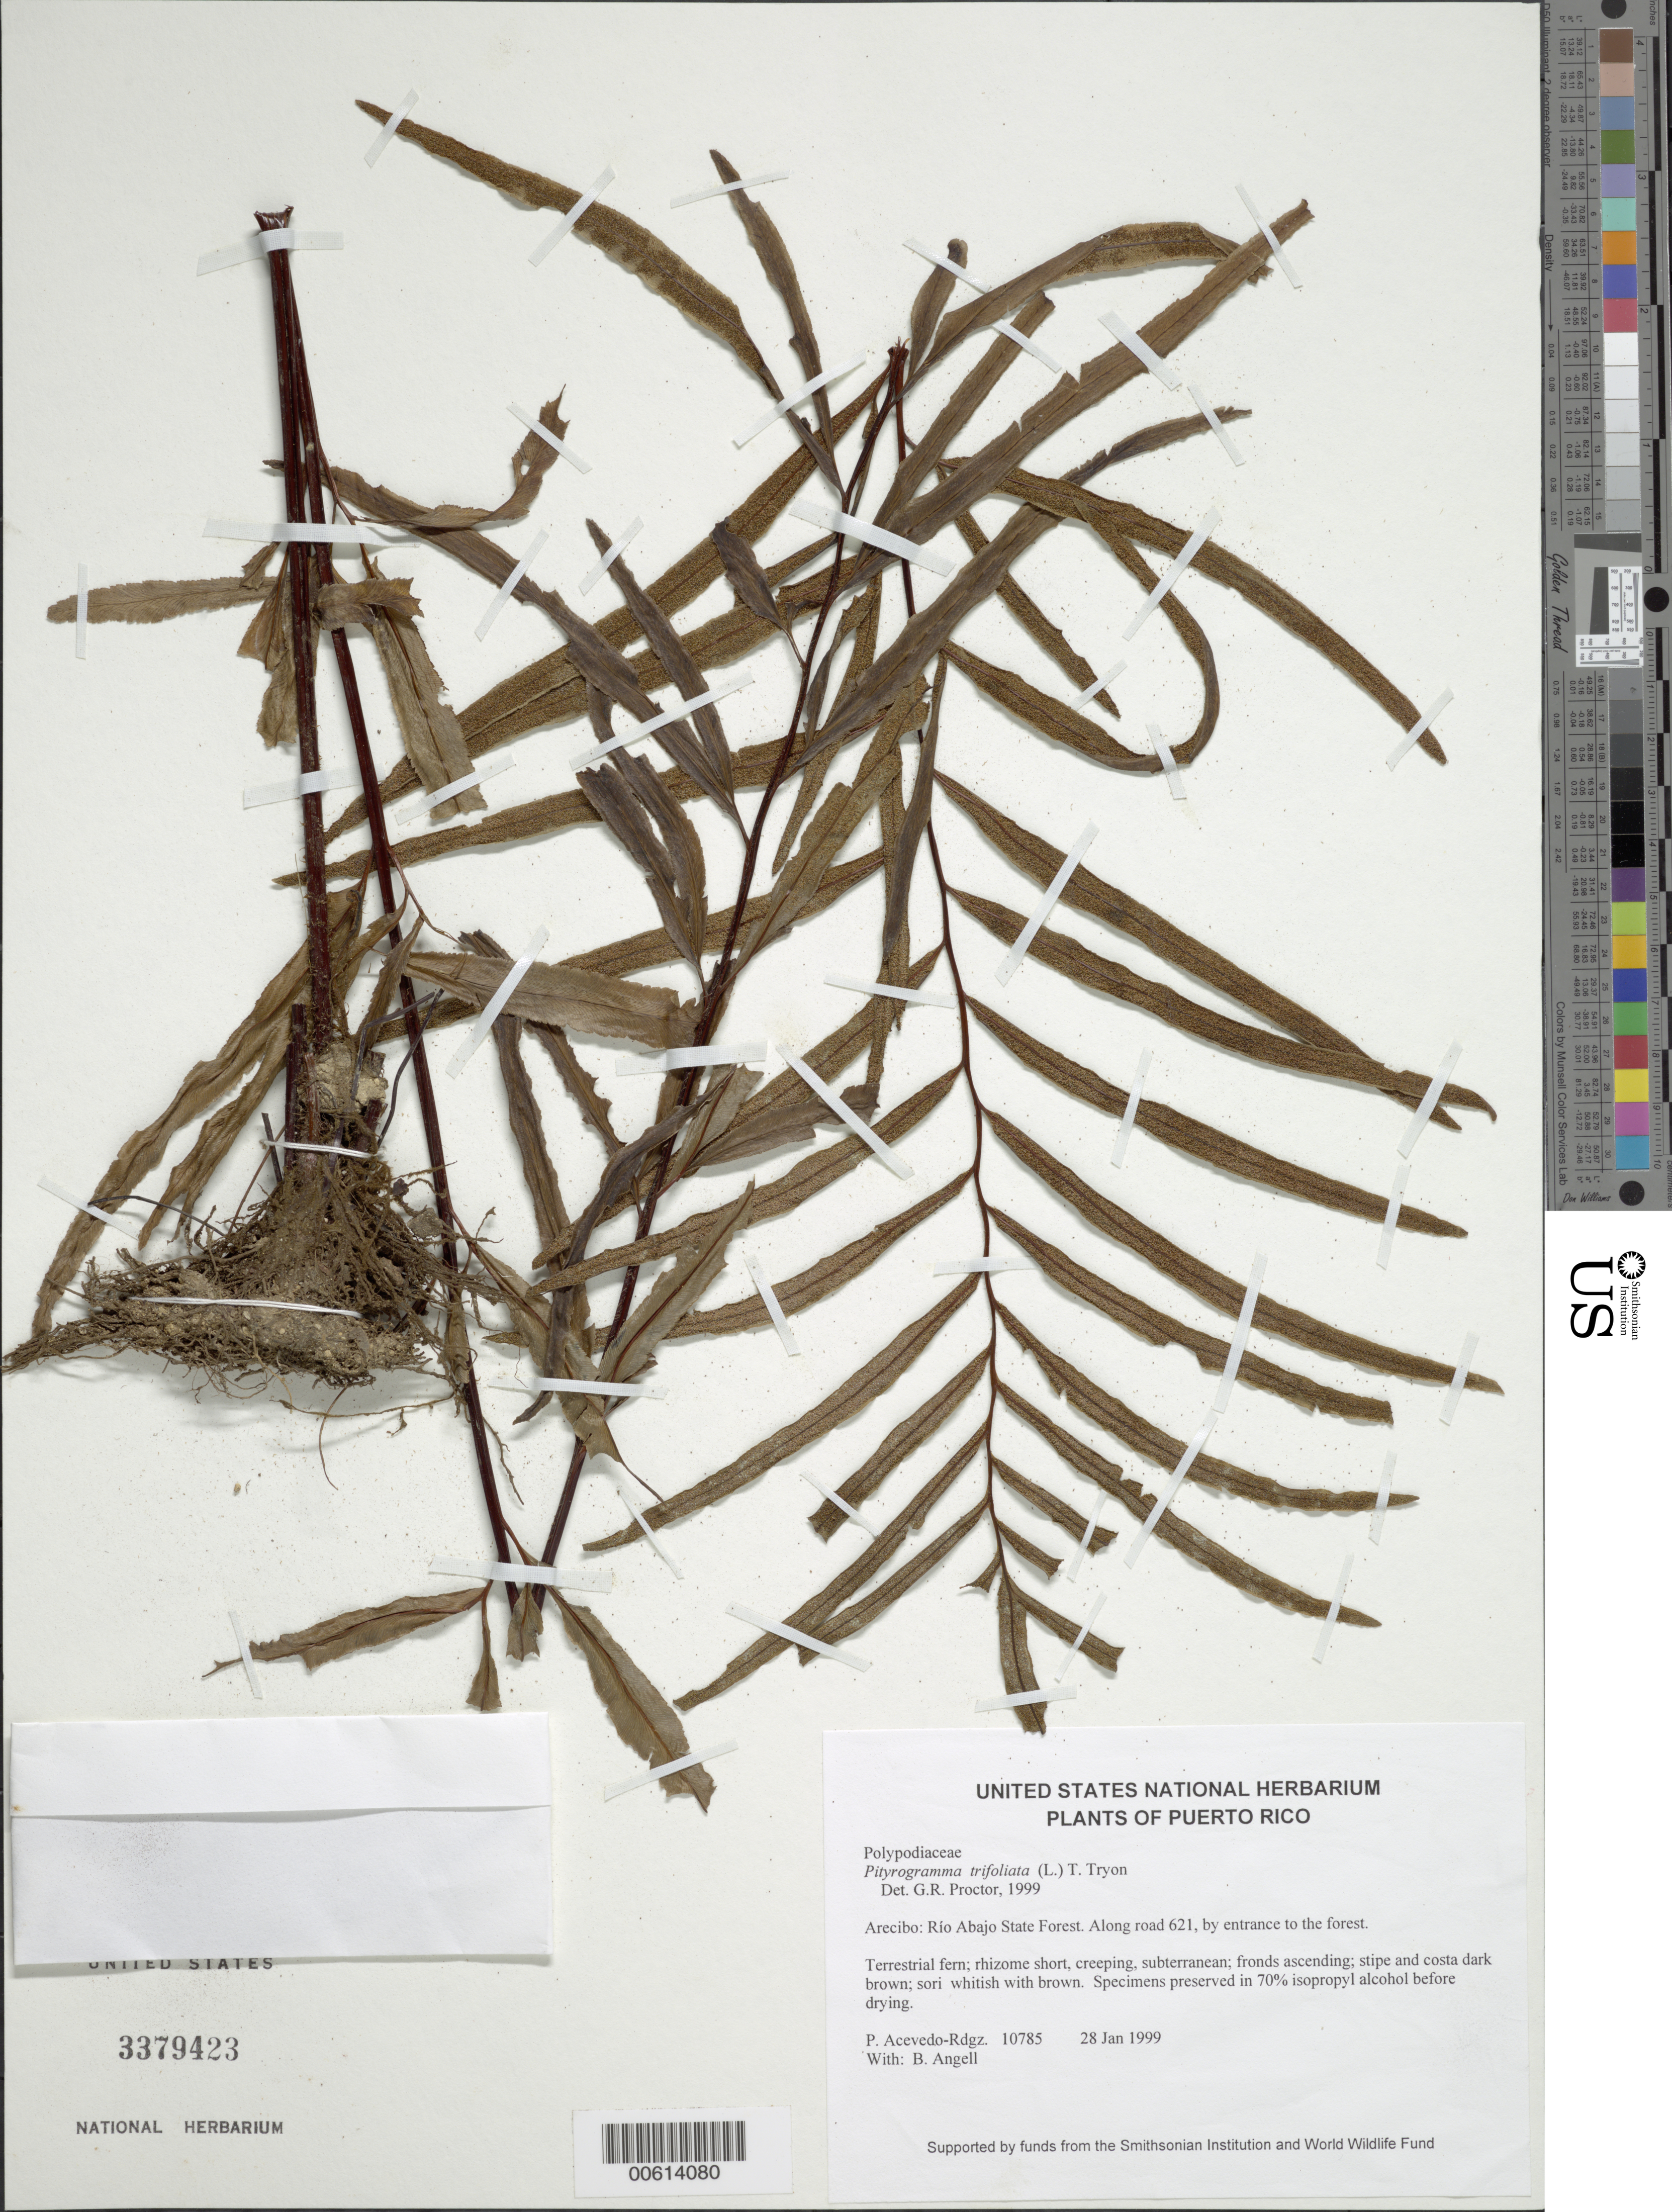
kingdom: Plantae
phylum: Tracheophyta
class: Polypodiopsida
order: Polypodiales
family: Pteridaceae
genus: Pityrogramma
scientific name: Pityrogramma trifoliata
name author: (L.) R.M. Tryon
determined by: Proctor, G. R.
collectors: P. Acevedo-Rodr. & Bobbi Angell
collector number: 10785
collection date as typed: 28 Jan 1999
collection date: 1999-01-28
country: Puerto Rico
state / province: Arecibo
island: Puerto Rico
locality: Arecibo; Río Abajo State Forest. Along road 621, by entrance to the forest.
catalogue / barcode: US 3379423